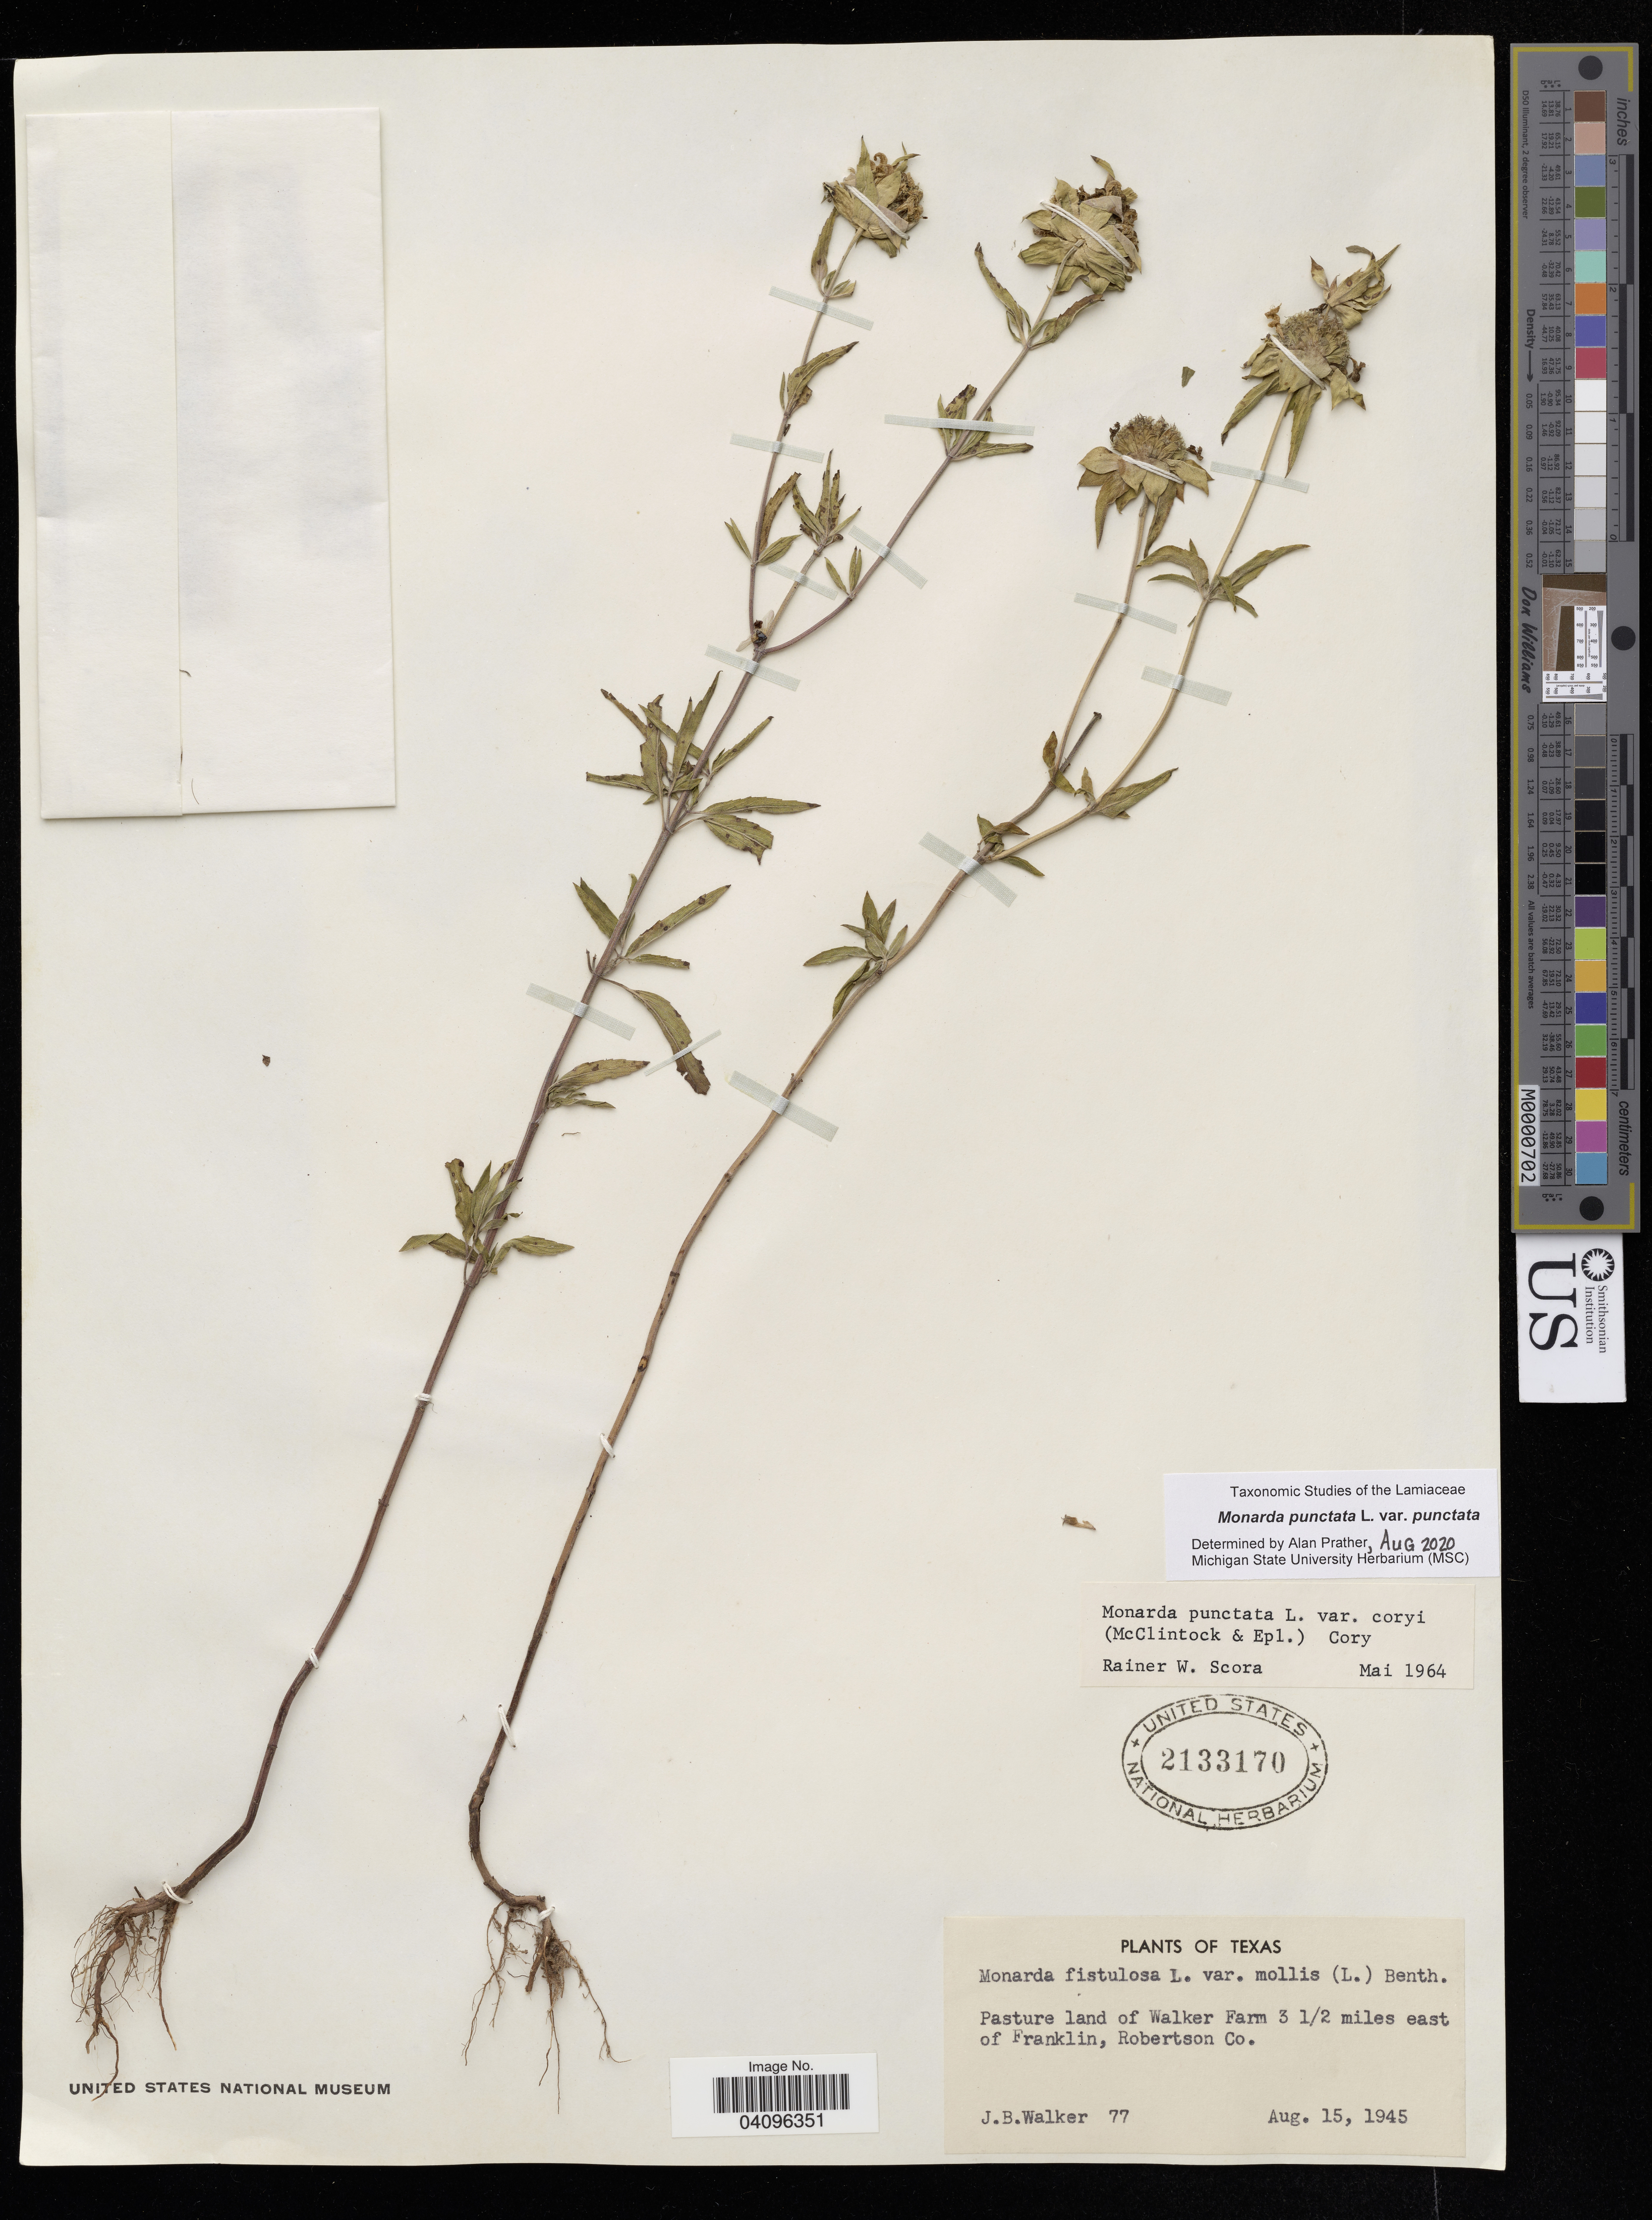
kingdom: Plantae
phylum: Tracheophyta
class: Magnoliopsida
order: Lamiales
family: Lamiaceae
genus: Monarda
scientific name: Monarda punctata var. punctata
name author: L.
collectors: J. Walker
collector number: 77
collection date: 1945-08-15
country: United States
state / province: Texas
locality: Pasture land of Walker Farm 3 1/2 miles east of Franklin, Roberston Co.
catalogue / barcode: US 2133170